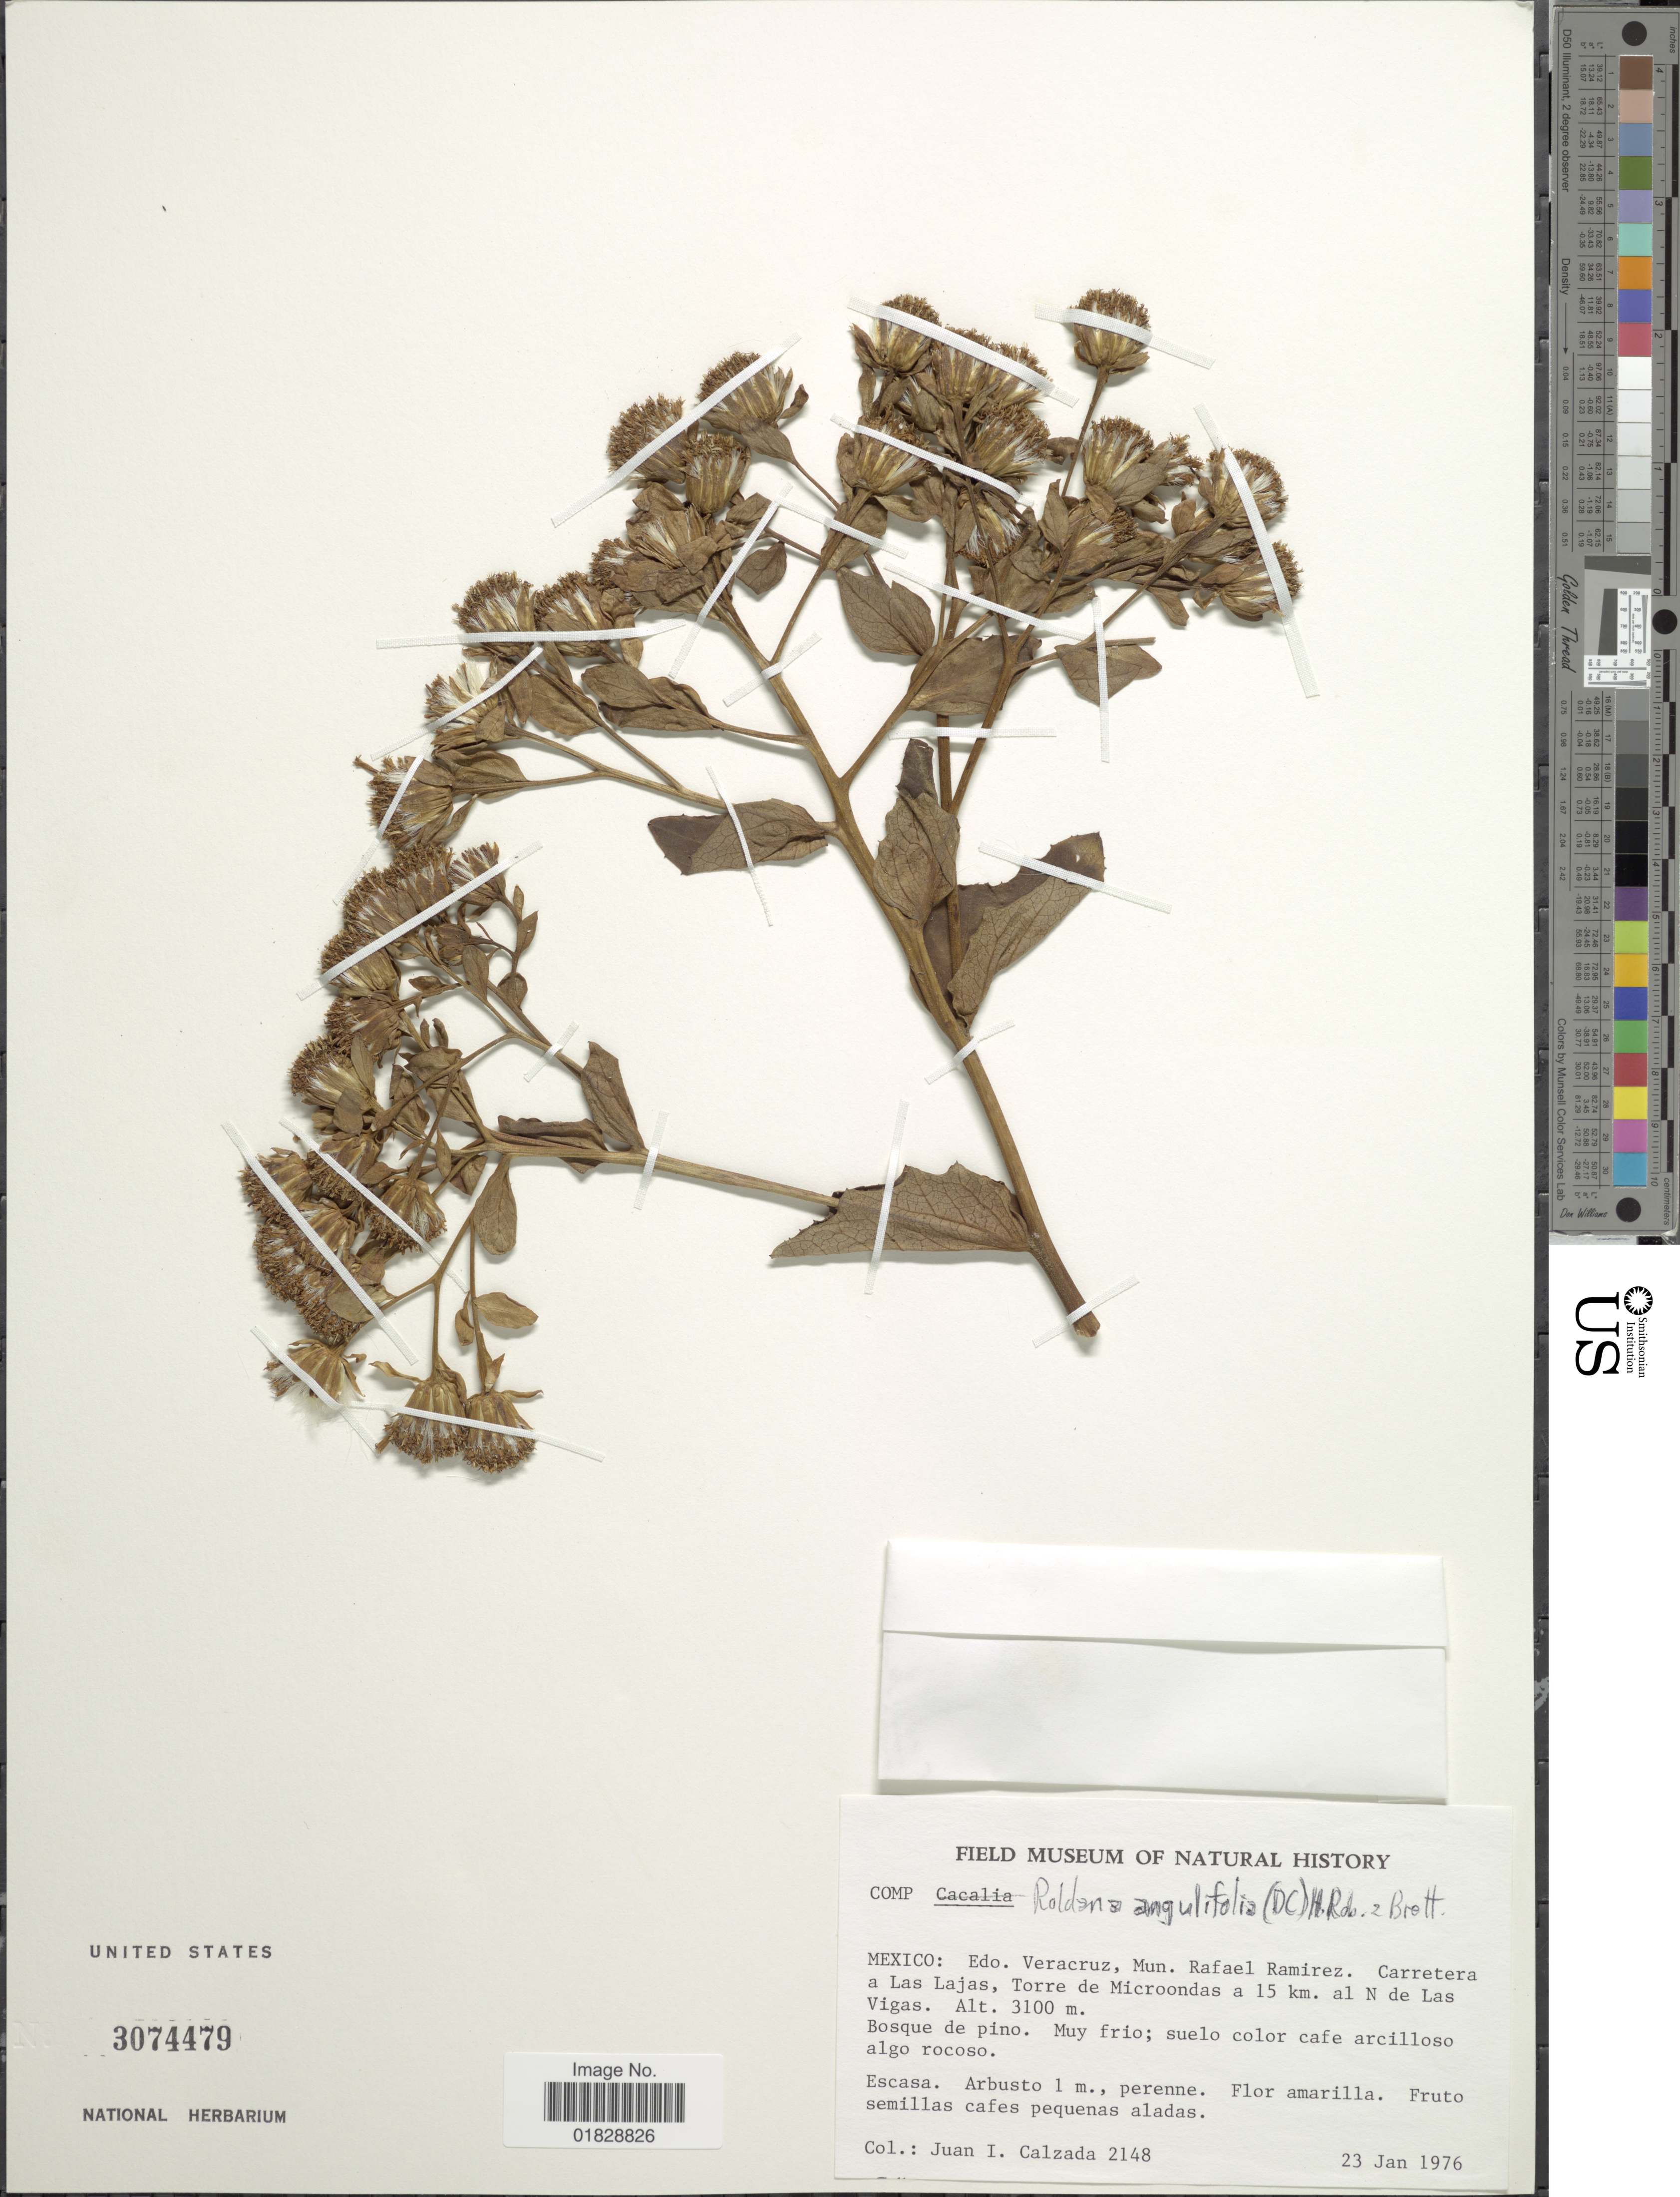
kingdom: Plantae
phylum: Tracheophyta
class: Magnoliopsida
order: Asterales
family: Asteraceae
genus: Roldana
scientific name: Roldana angulifolia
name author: (DC.) H. Rob. & Brettell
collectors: J. I. Calzada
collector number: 2148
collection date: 1976-01-23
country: Mexico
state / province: Veracruz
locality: Mexico: Edo. Veracruz, Mun. Rafael Ramirez. Carretera a Las Lajas, Torre de Microondas a 15 km. al N de Las Vigas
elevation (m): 3100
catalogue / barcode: US 3074479